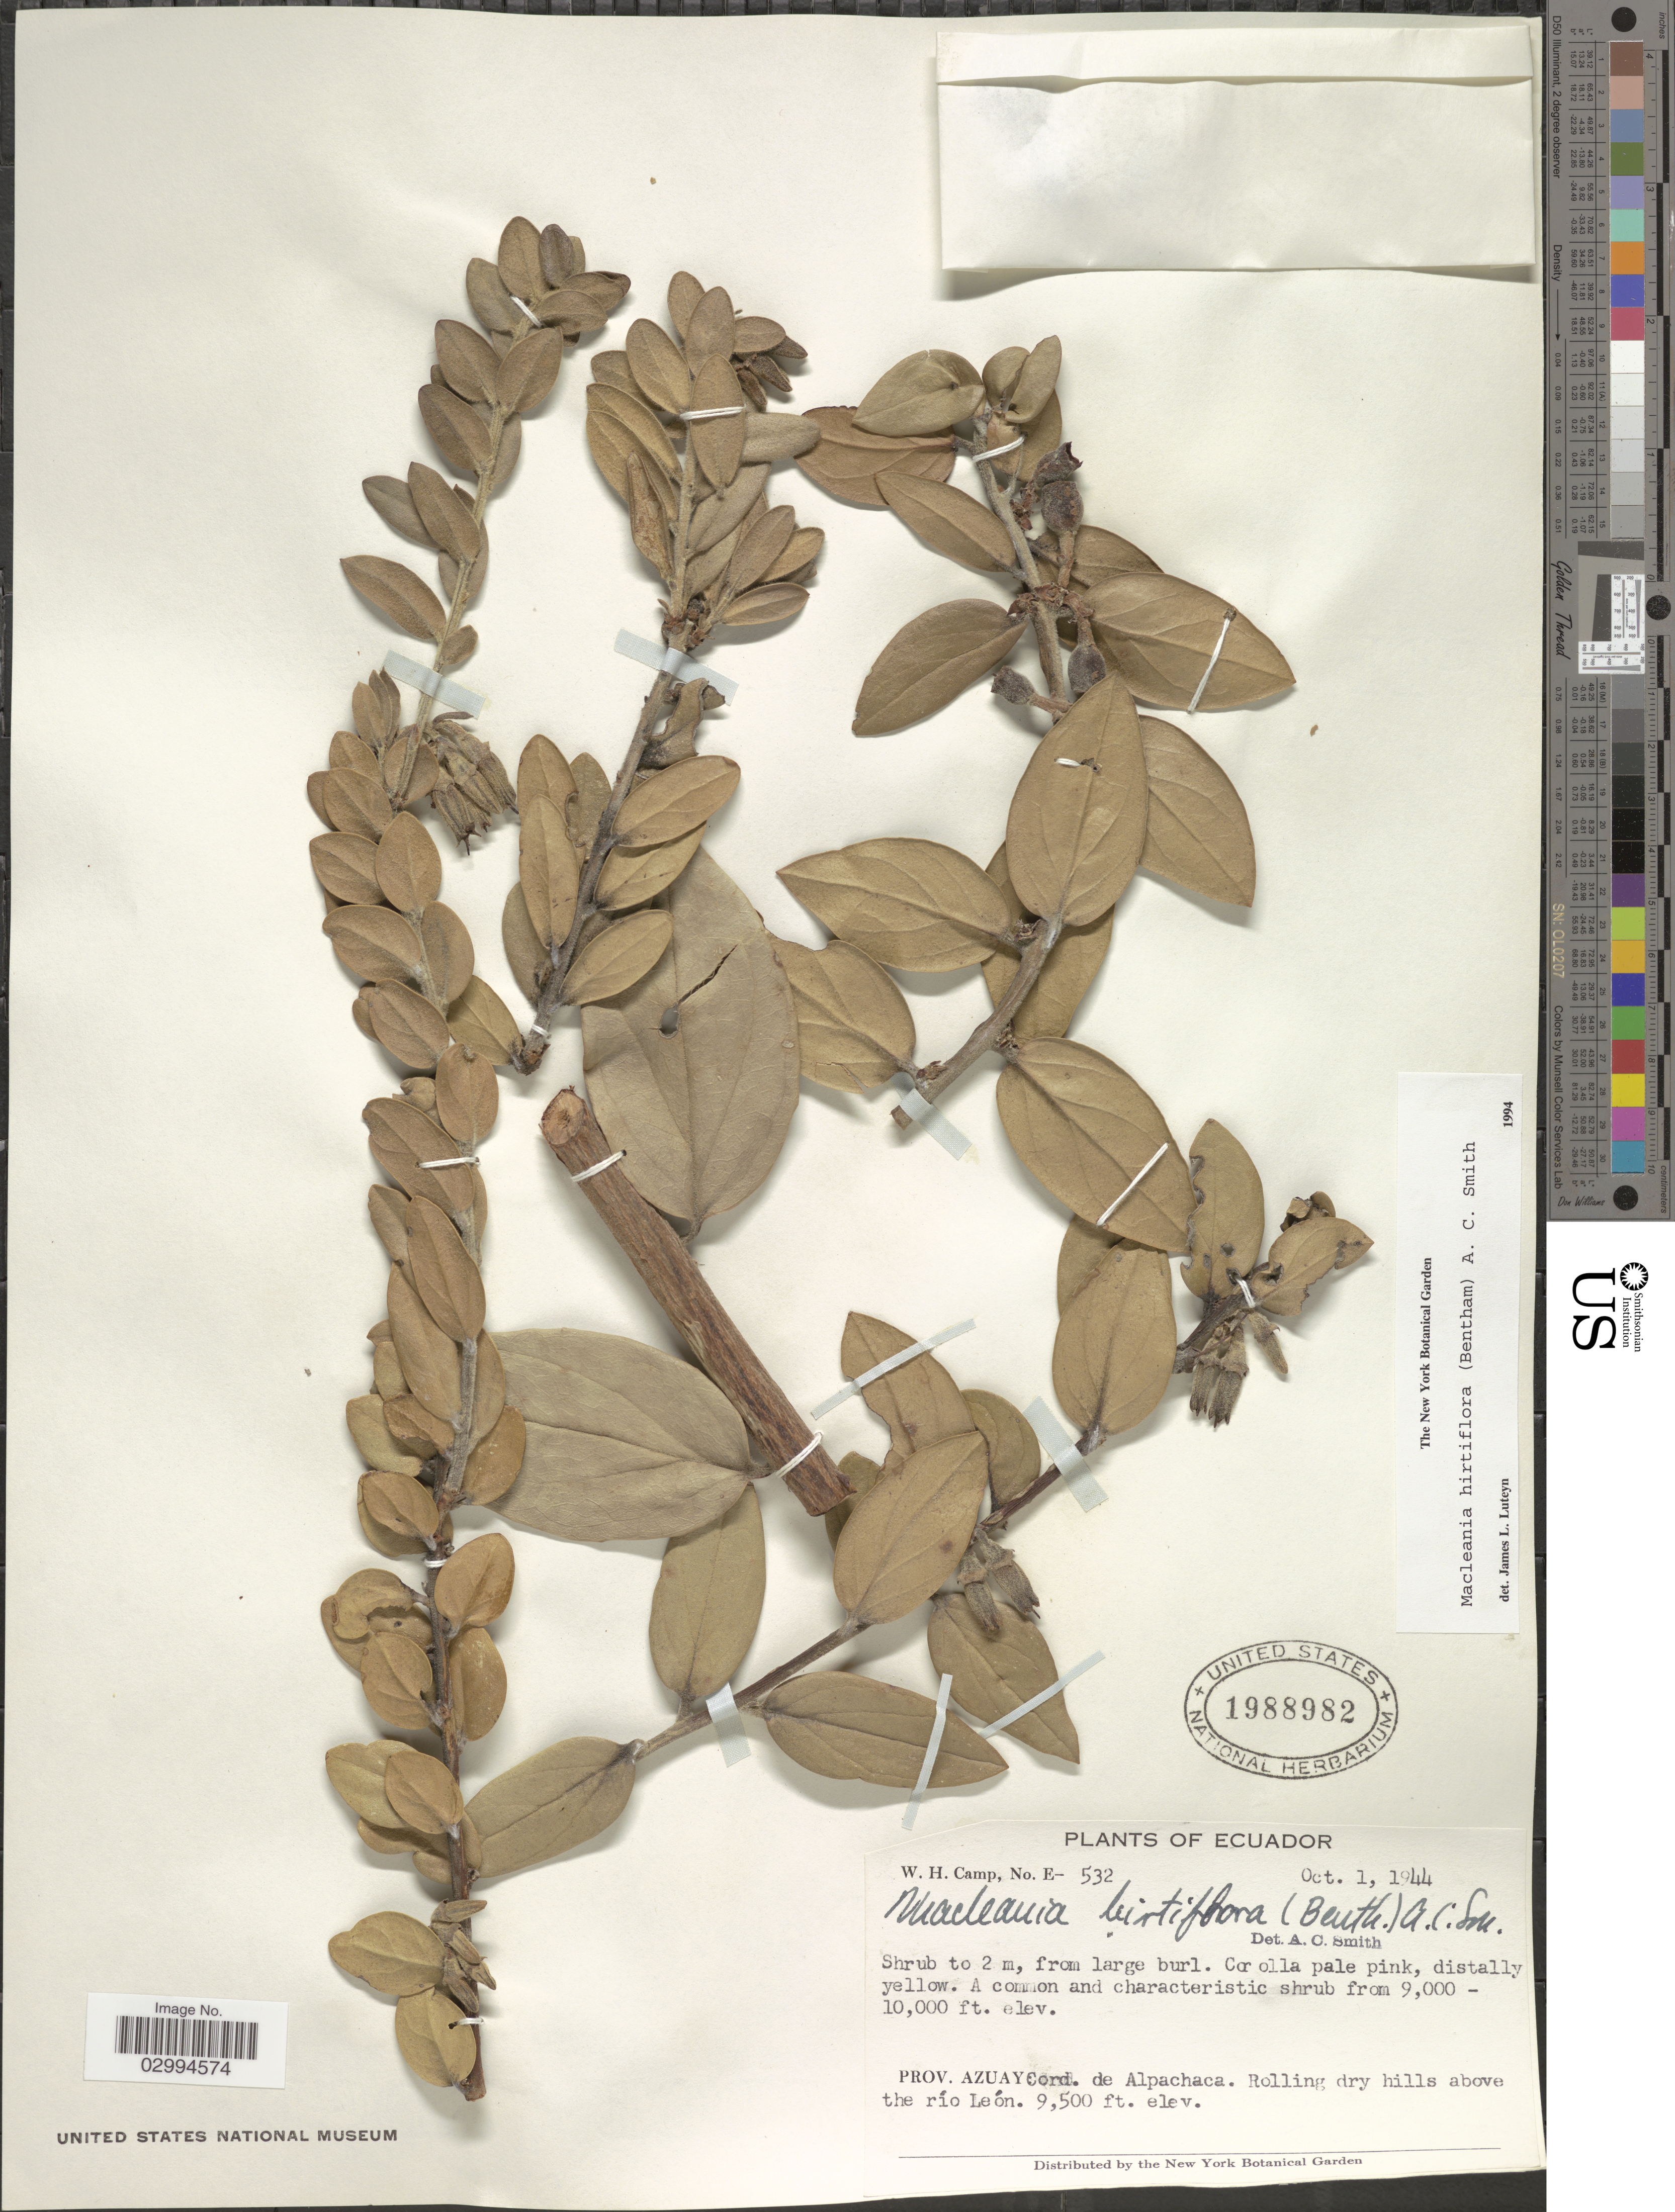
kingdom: Plantae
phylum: Tracheophyta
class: Magnoliopsida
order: Ericales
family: Ericaceae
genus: Macleania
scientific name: Macleania hirtiflora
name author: (Benth.) A.C. Sm.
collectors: W. H. Camp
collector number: E-532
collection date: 1944-10-01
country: Ecuador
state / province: Azuay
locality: Cord. de Alpachaca. Above the río León.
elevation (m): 2896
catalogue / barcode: US 1988982